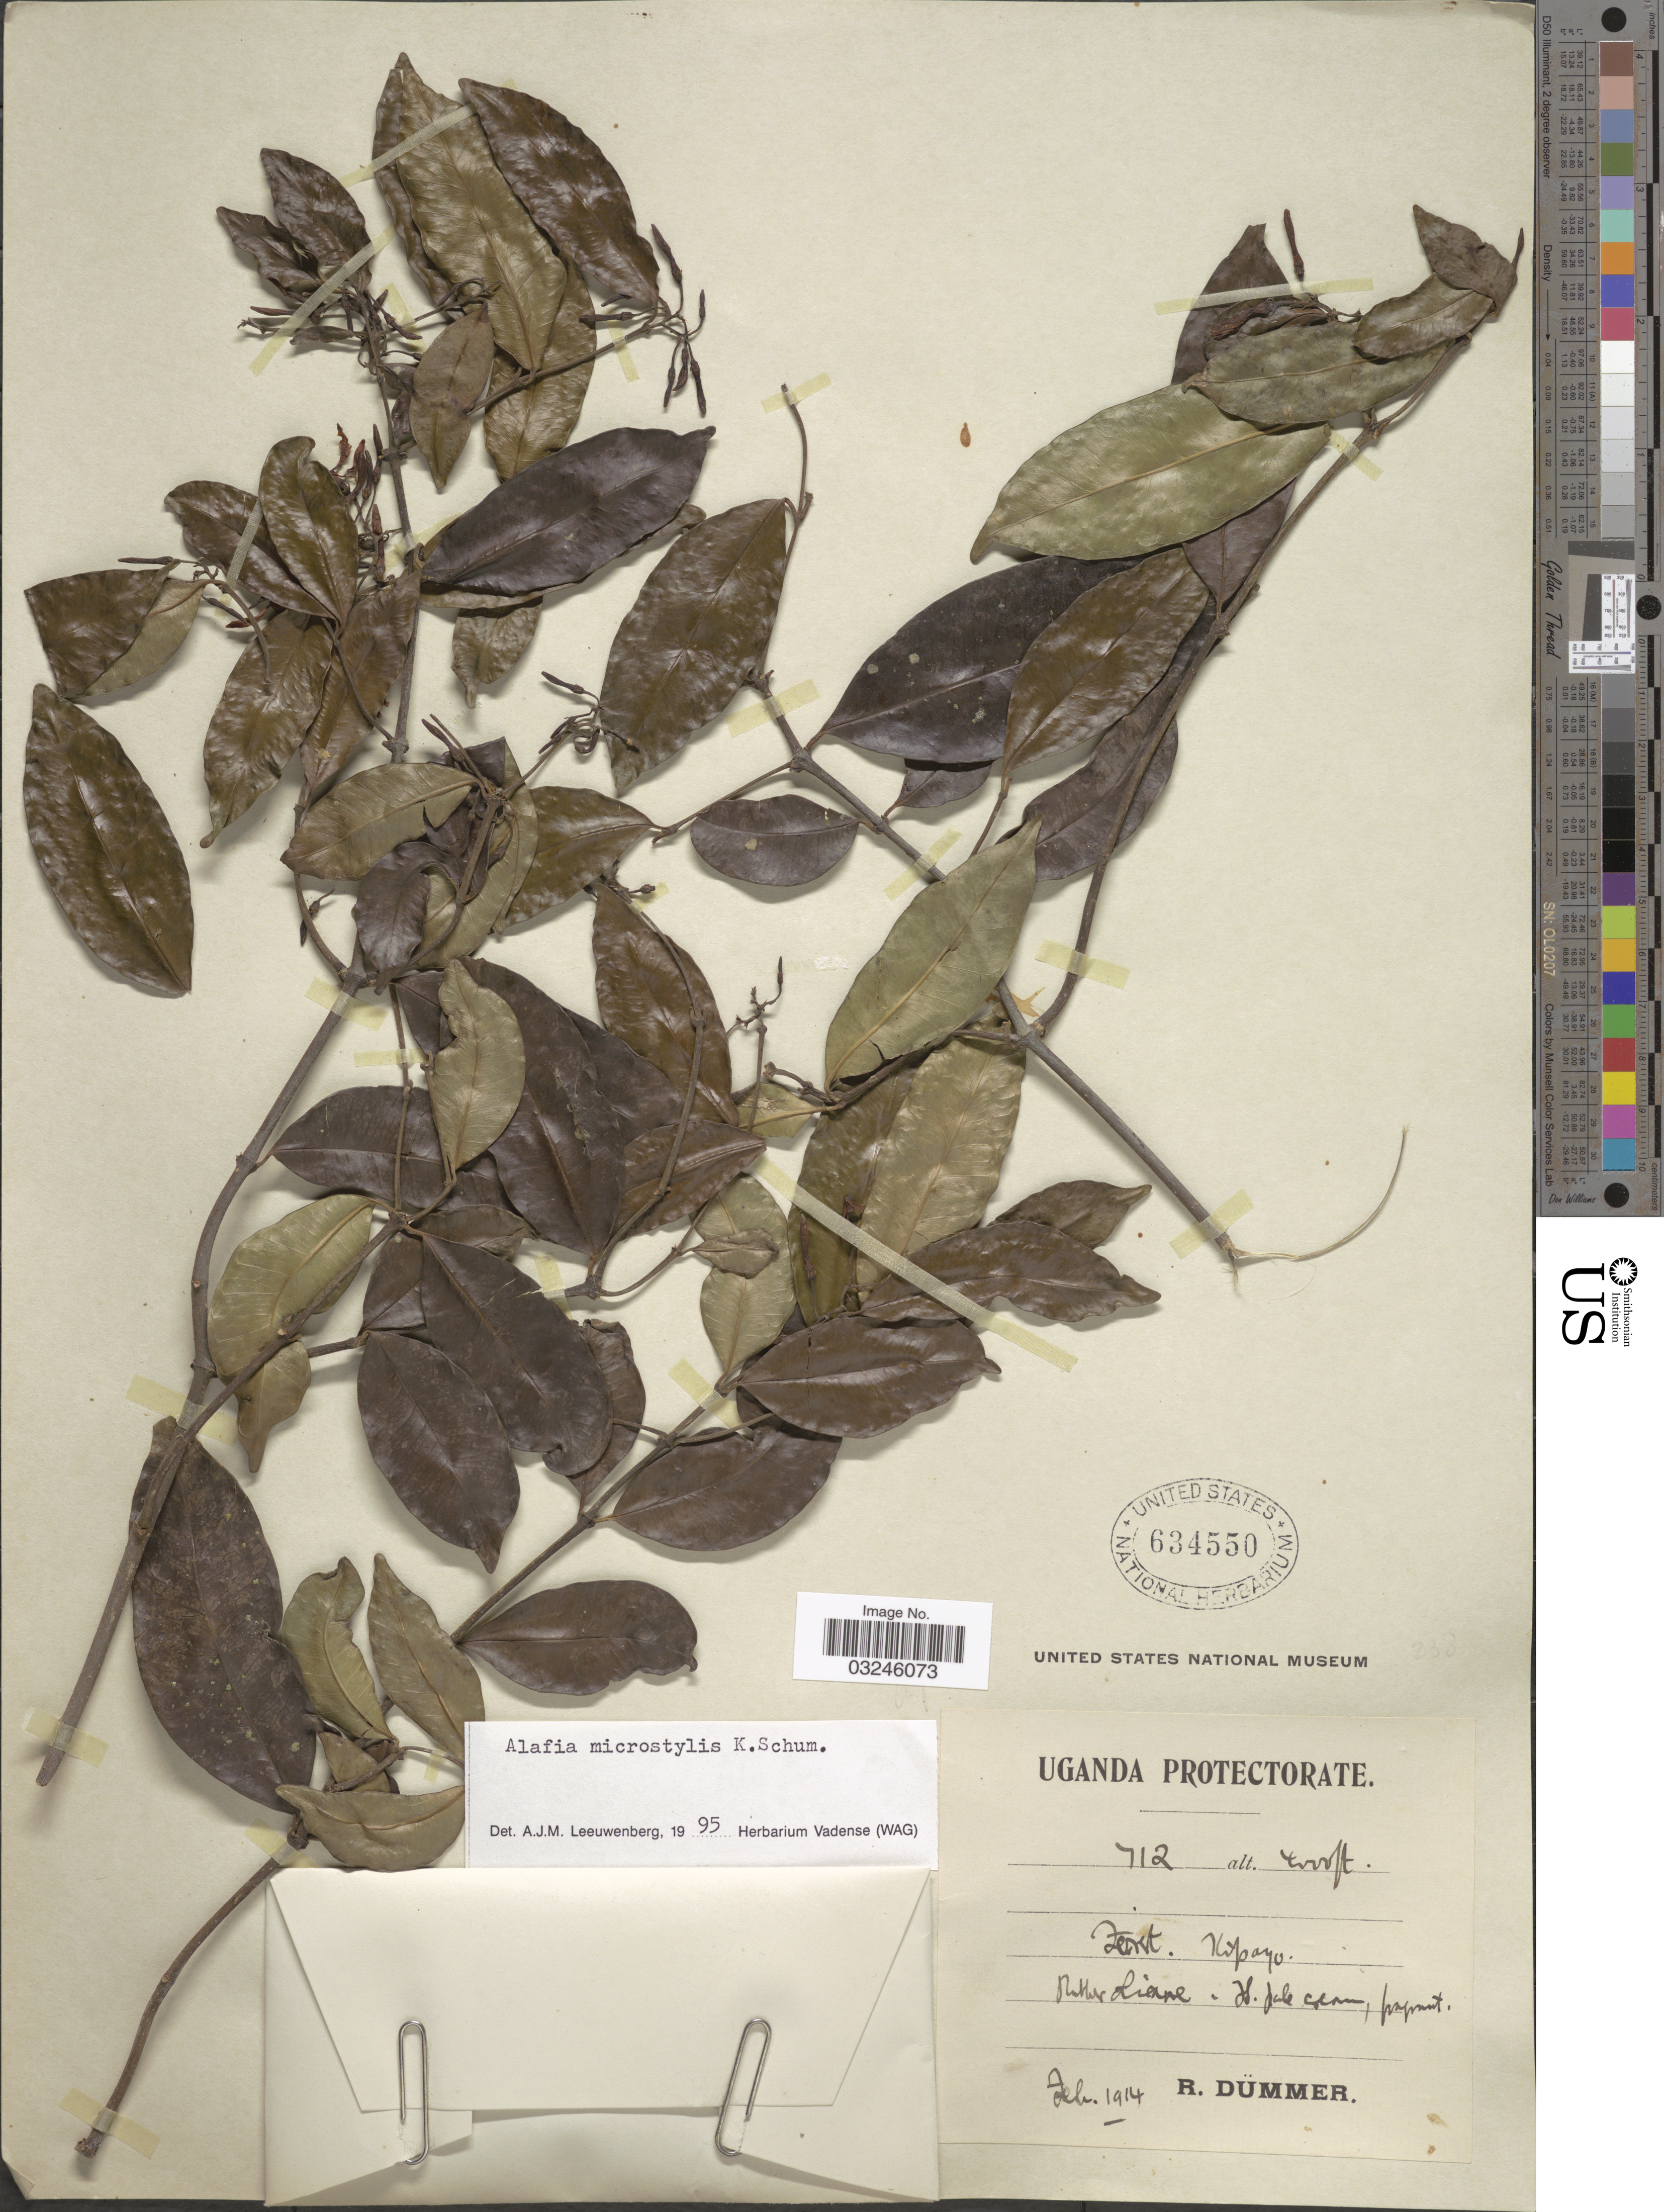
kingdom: Plantae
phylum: Tracheophyta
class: Magnoliopsida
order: Gentianales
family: Apocynaceae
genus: Alafia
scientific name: Alafia microstylis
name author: K. Schum.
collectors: R. A. Dümmer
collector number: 712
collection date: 1914-02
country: Uganda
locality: Kipayo.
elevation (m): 1219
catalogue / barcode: US 634550